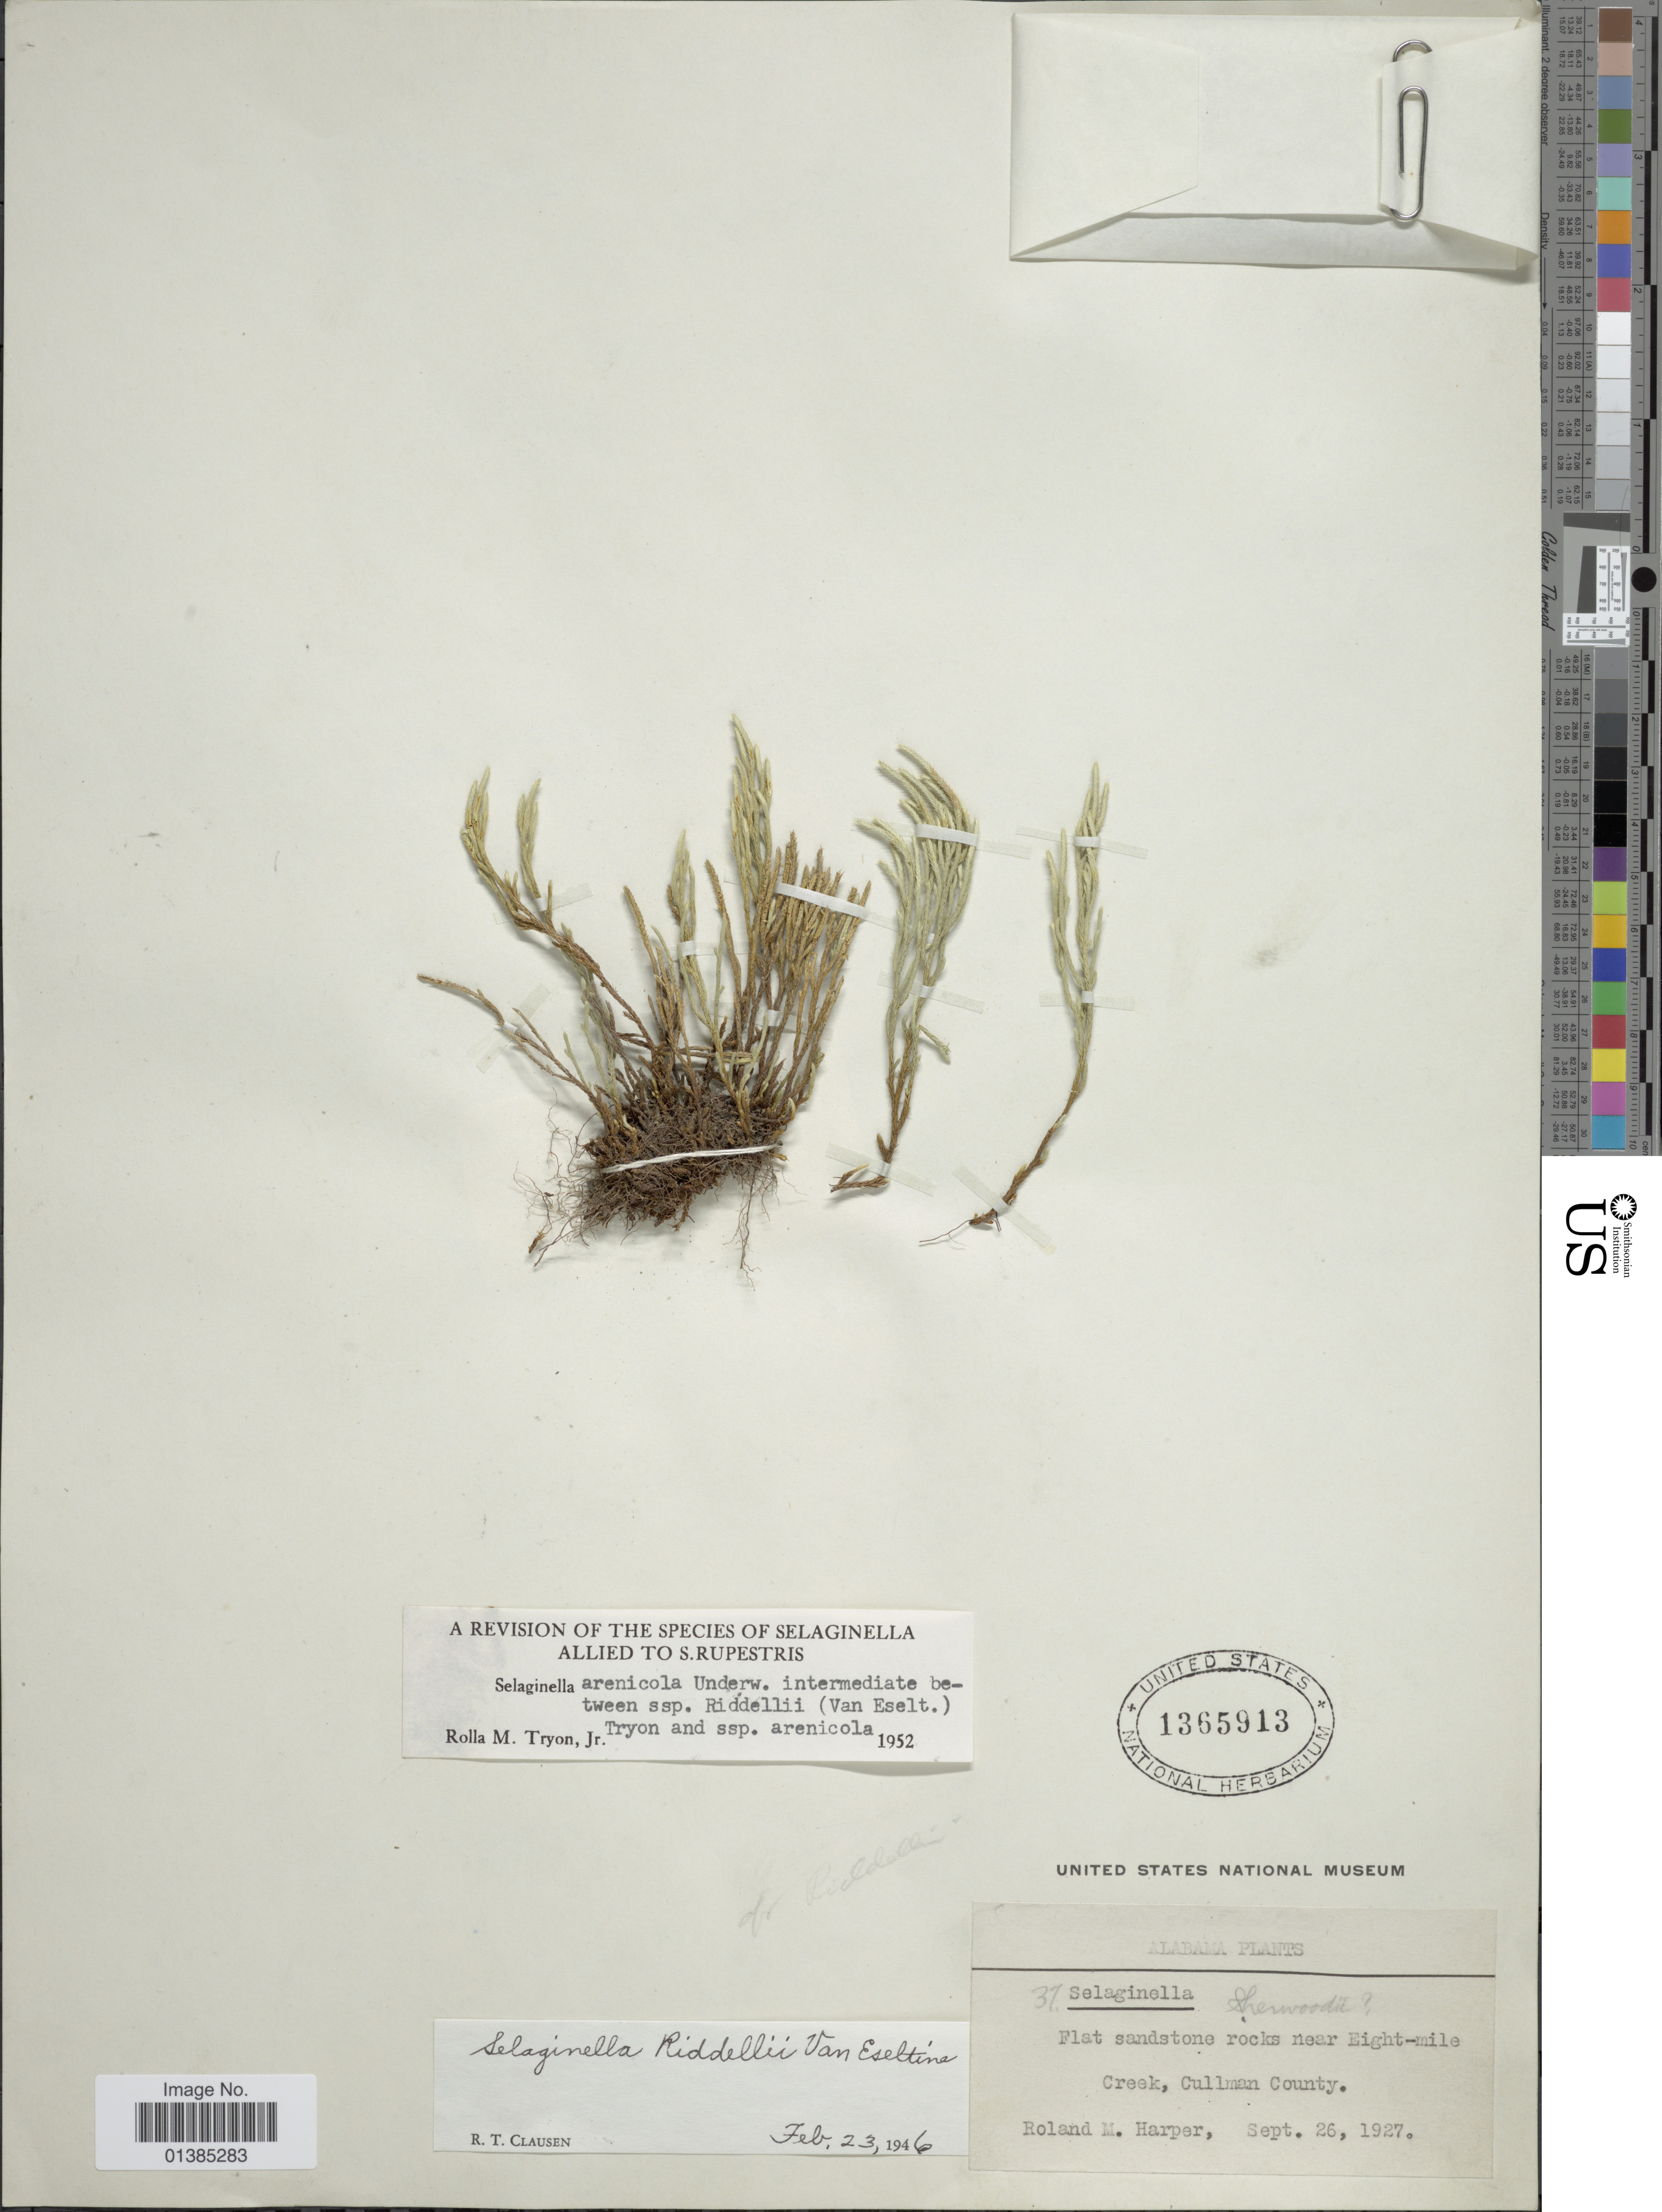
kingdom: Plantae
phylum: Tracheophyta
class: Lycopodiopsida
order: Selaginellales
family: Selaginellaceae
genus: Selaginella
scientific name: Selaginella arenicola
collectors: R. M. Harper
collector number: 37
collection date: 1927-09-26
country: United States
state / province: Alabama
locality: Flat sandstone rocks near Eight-mile Creek, Cullman County.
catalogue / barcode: US 1365913